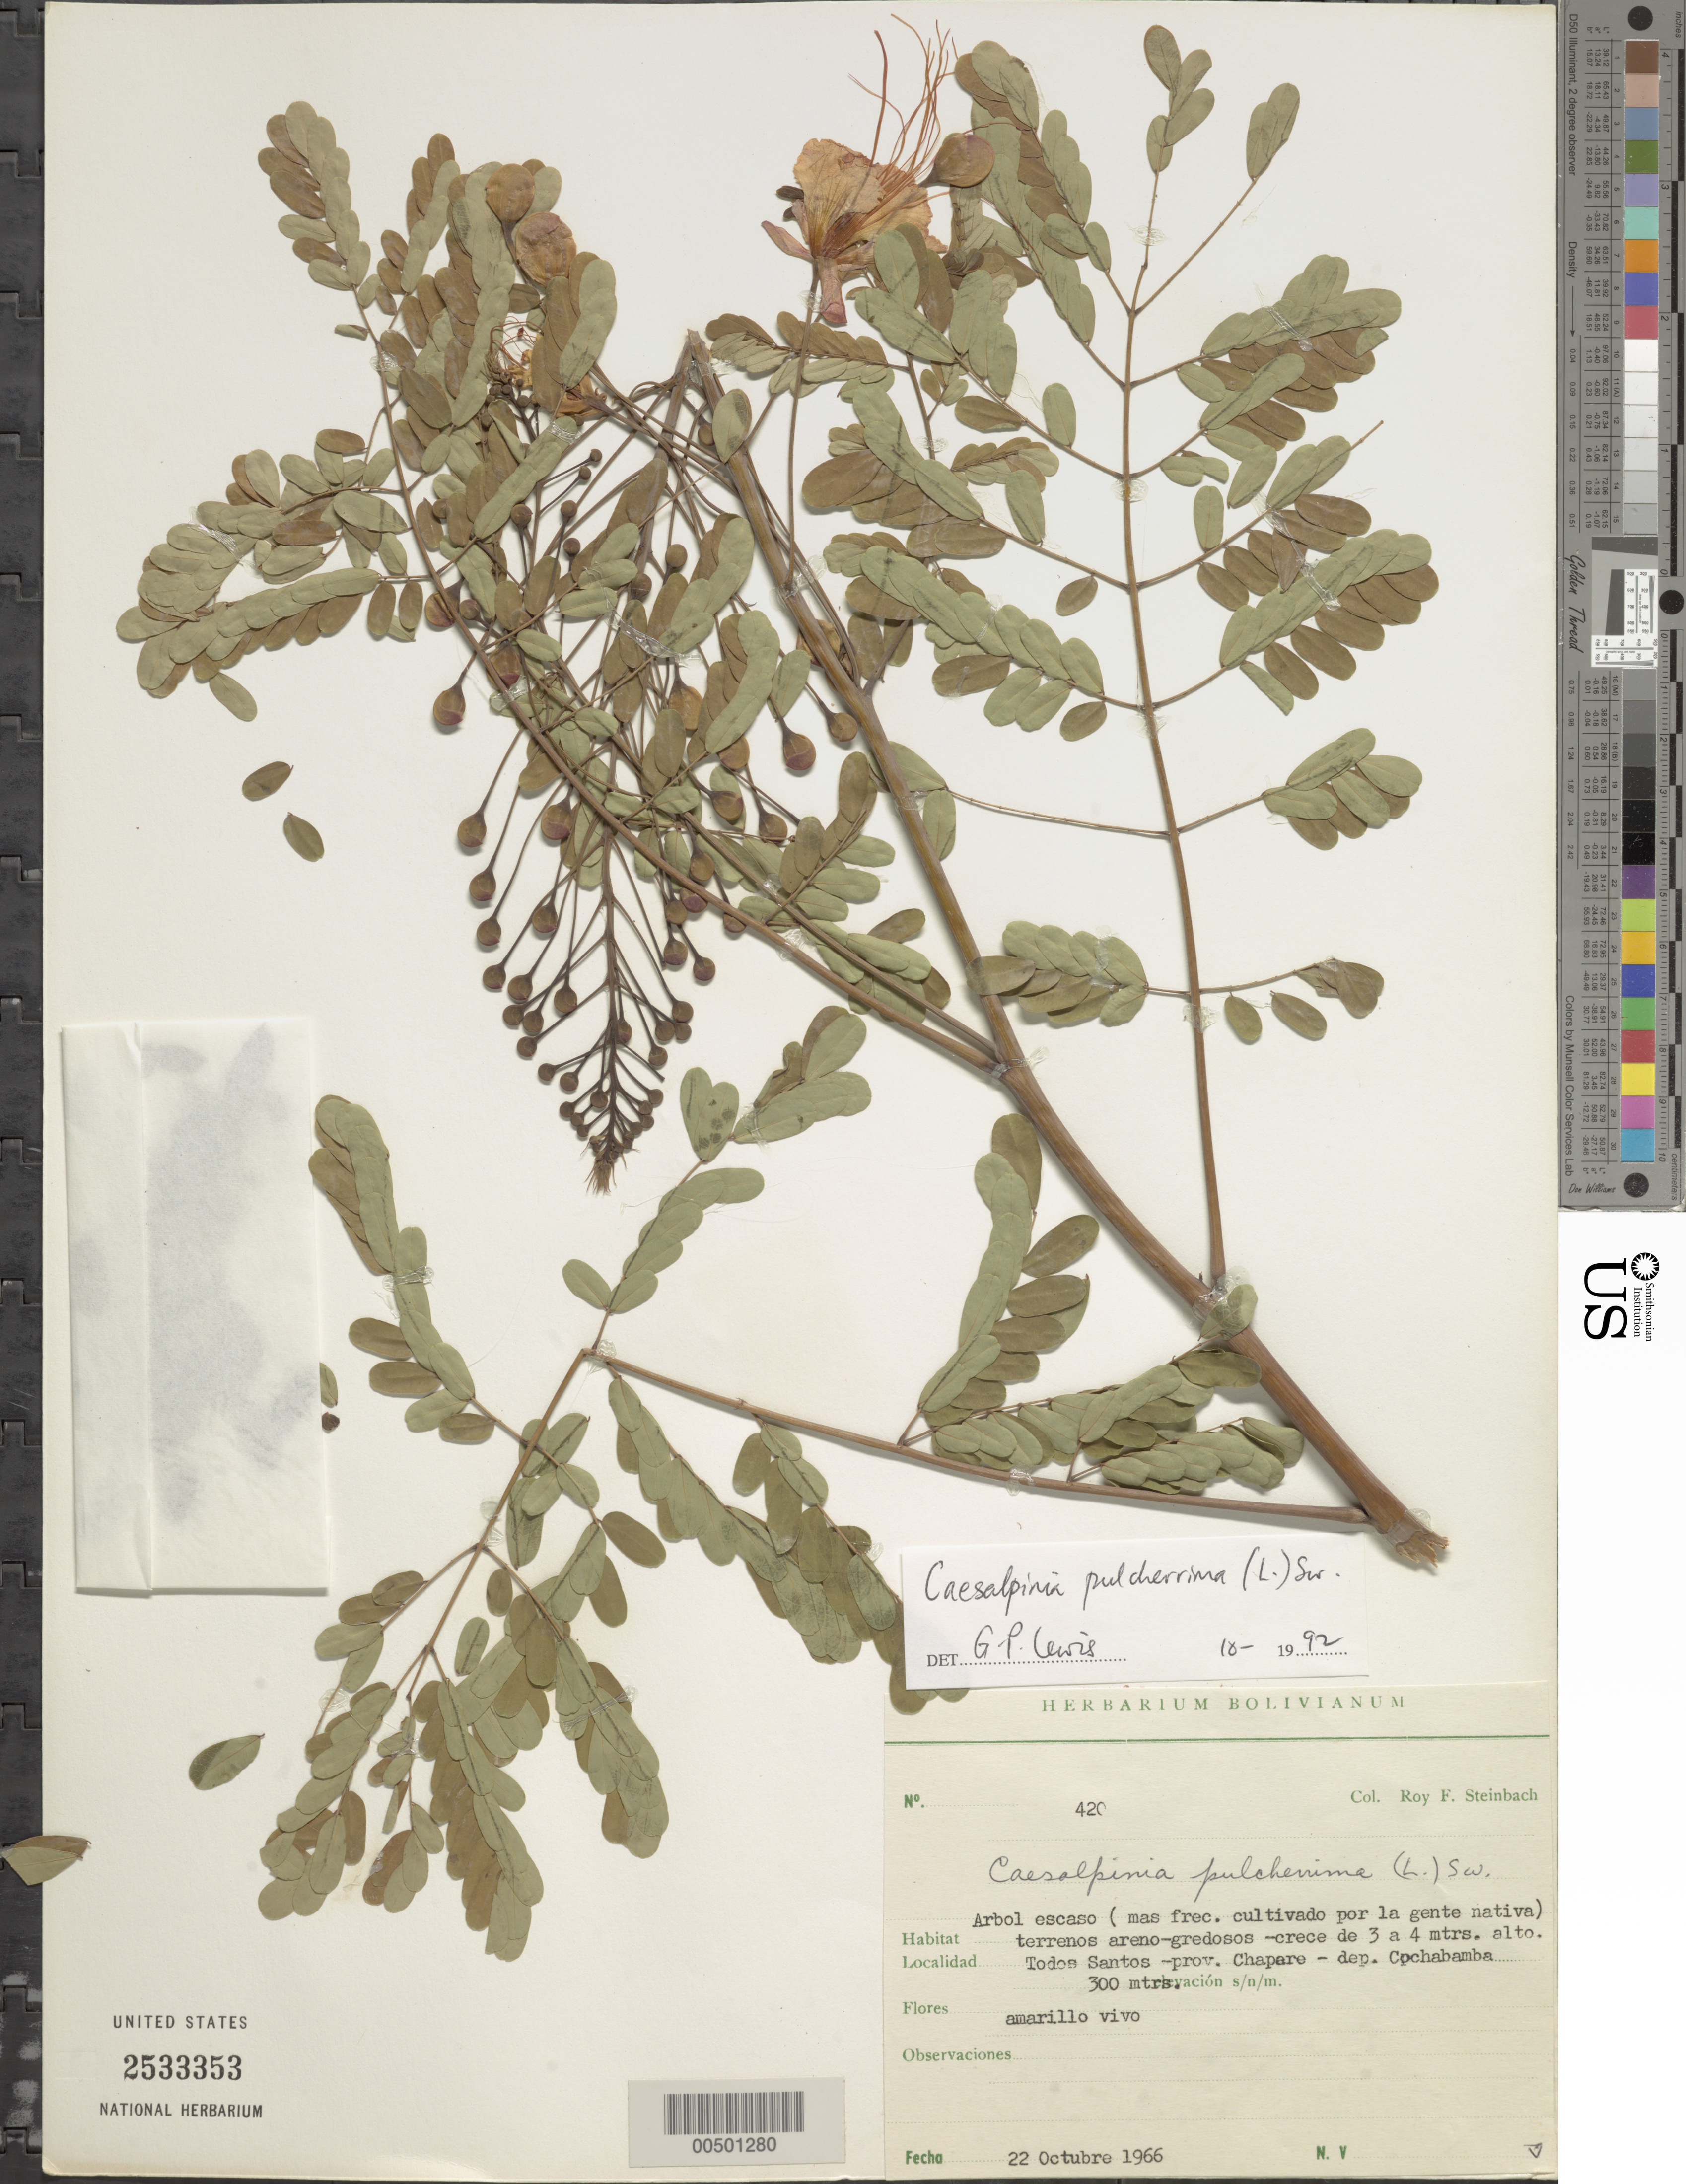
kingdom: Plantae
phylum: Tracheophyta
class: Magnoliopsida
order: Fabales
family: Fabaceae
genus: Caesalpinia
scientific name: Caesalpinia pulcherrima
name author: (L.) Sw.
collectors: R. F. Steinbach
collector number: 420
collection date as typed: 22 Oct 1966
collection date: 1966-10-22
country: Bolivia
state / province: Cochabamba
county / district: Chaparé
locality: Todos Santos Santos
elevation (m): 300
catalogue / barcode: US 2533353